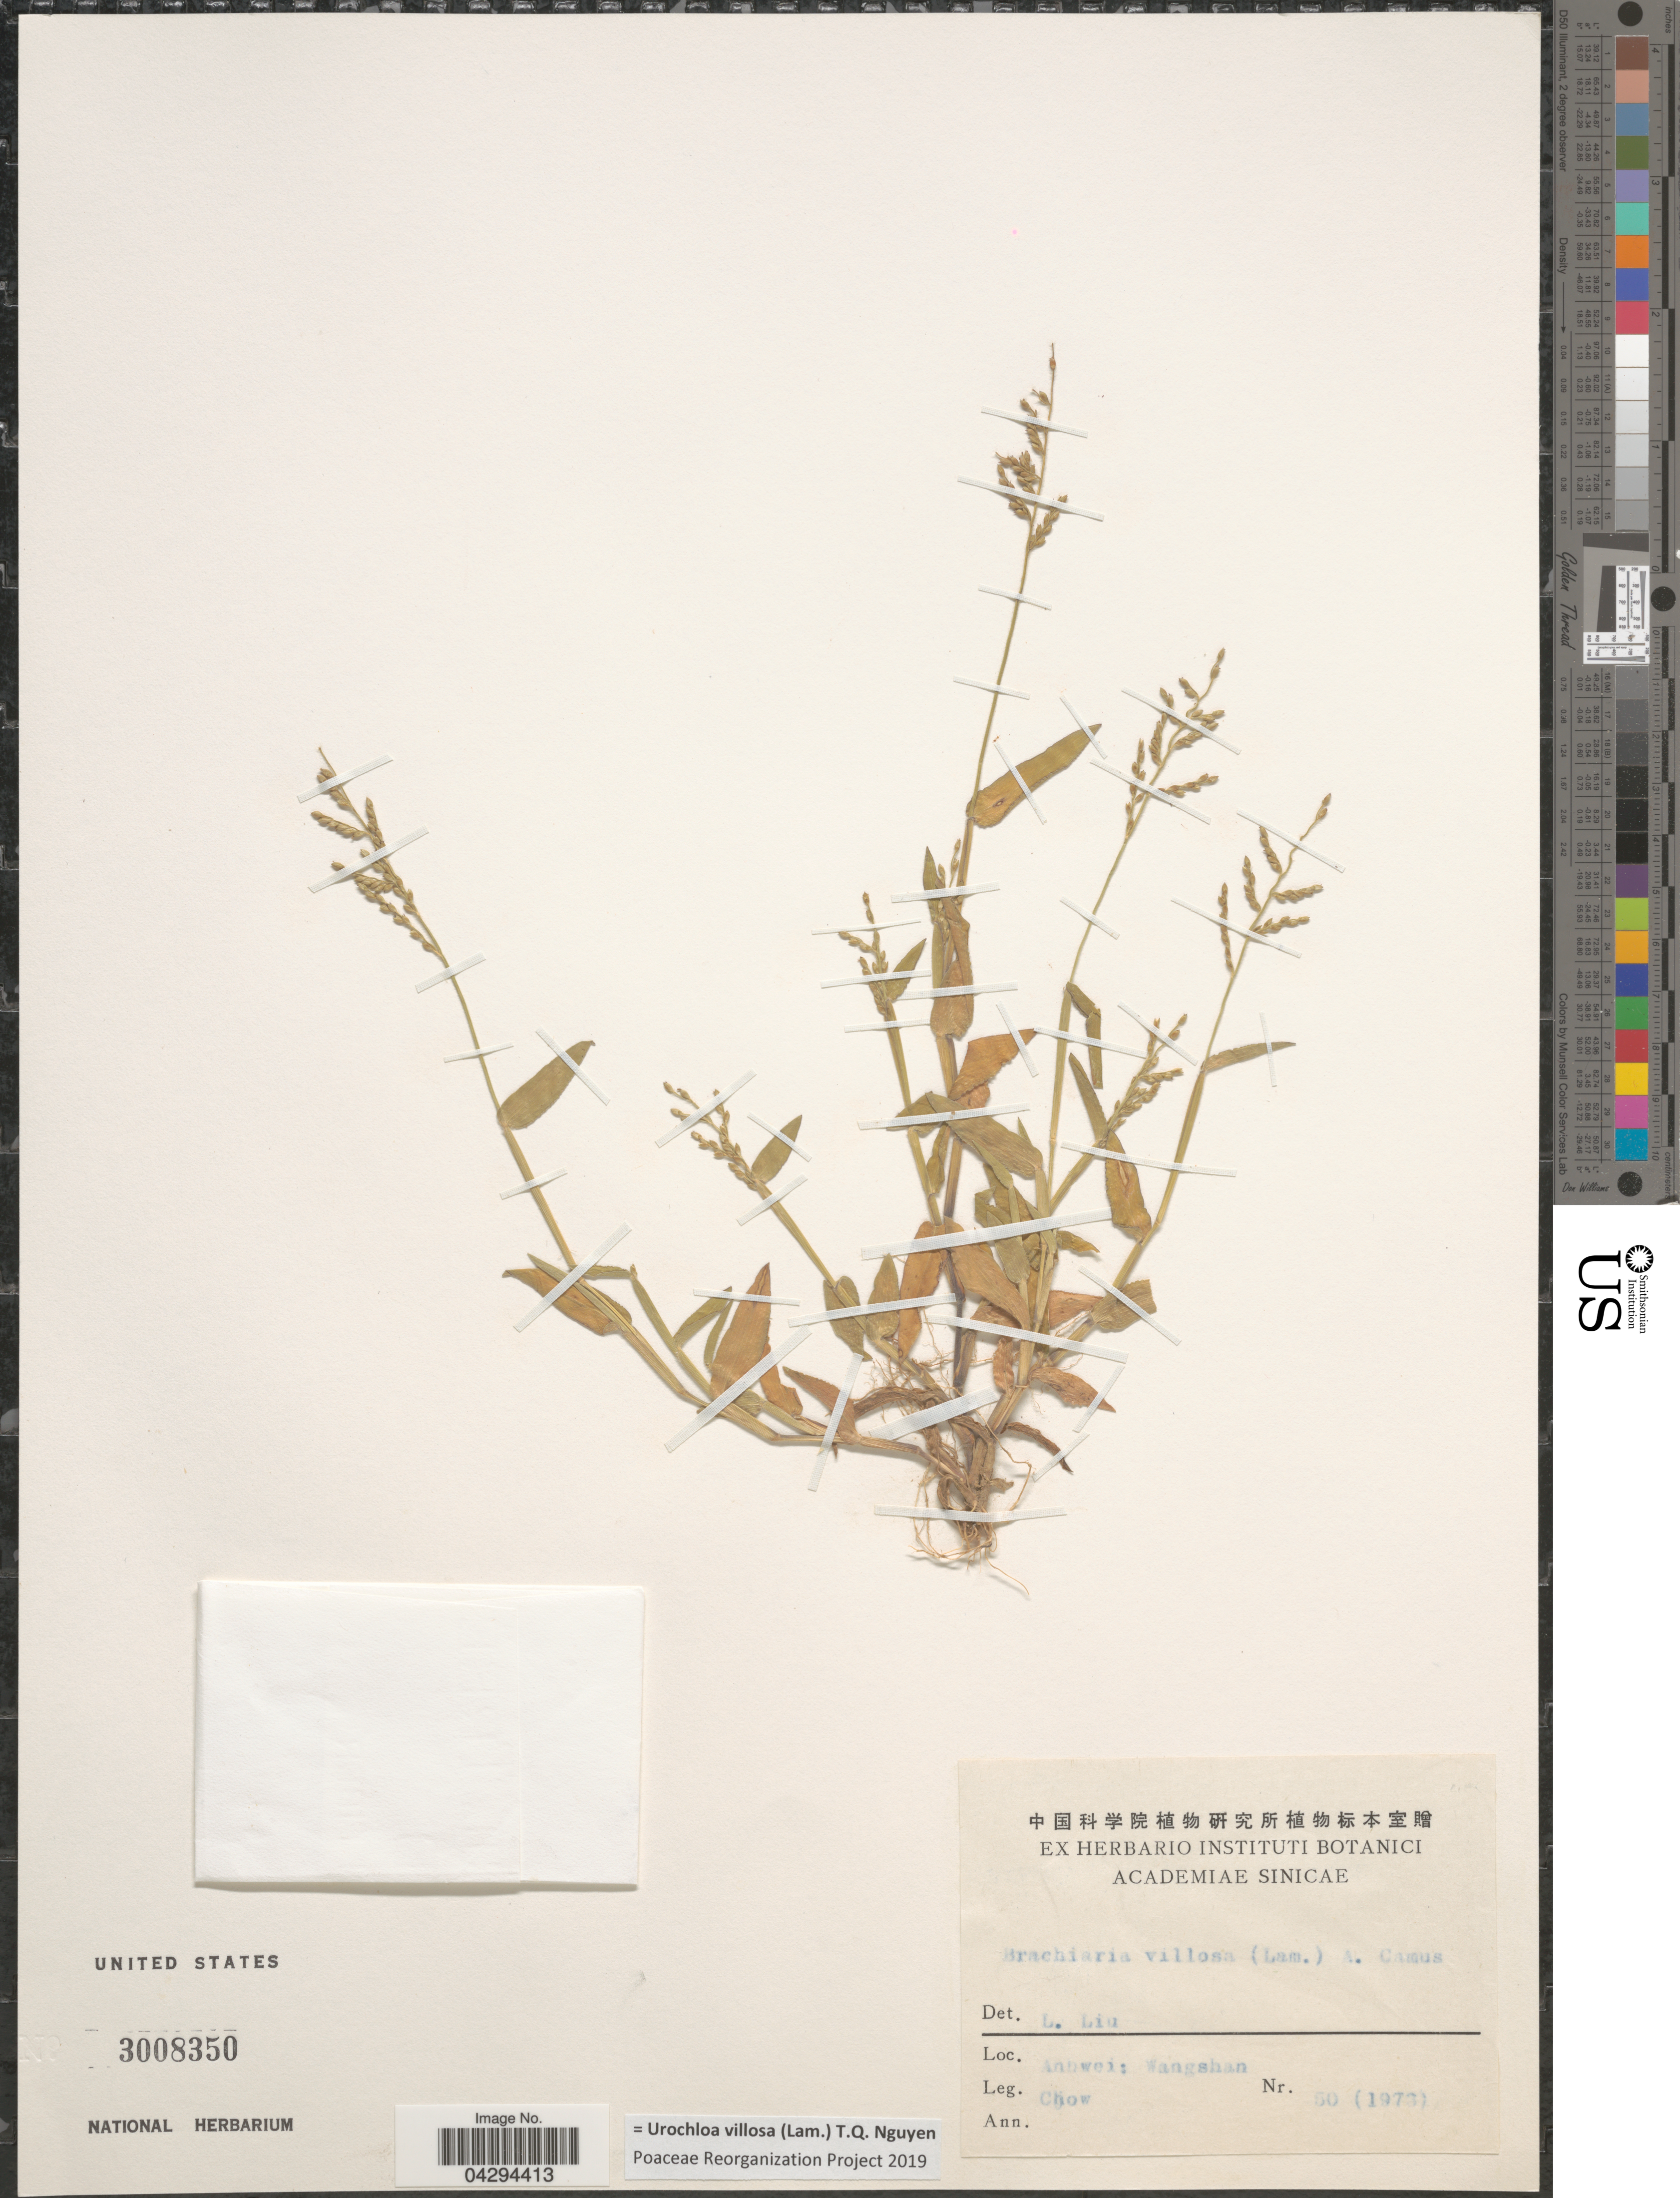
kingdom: Plantae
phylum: Tracheophyta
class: Liliopsida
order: Poales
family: Poaceae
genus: Urochloa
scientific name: Urochloa villosa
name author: (Lam.) T.Q. Nguyen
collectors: Chow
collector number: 50 (1973)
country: China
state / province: Anhui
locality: Anhwei: Wangshan.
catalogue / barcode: US 3008350